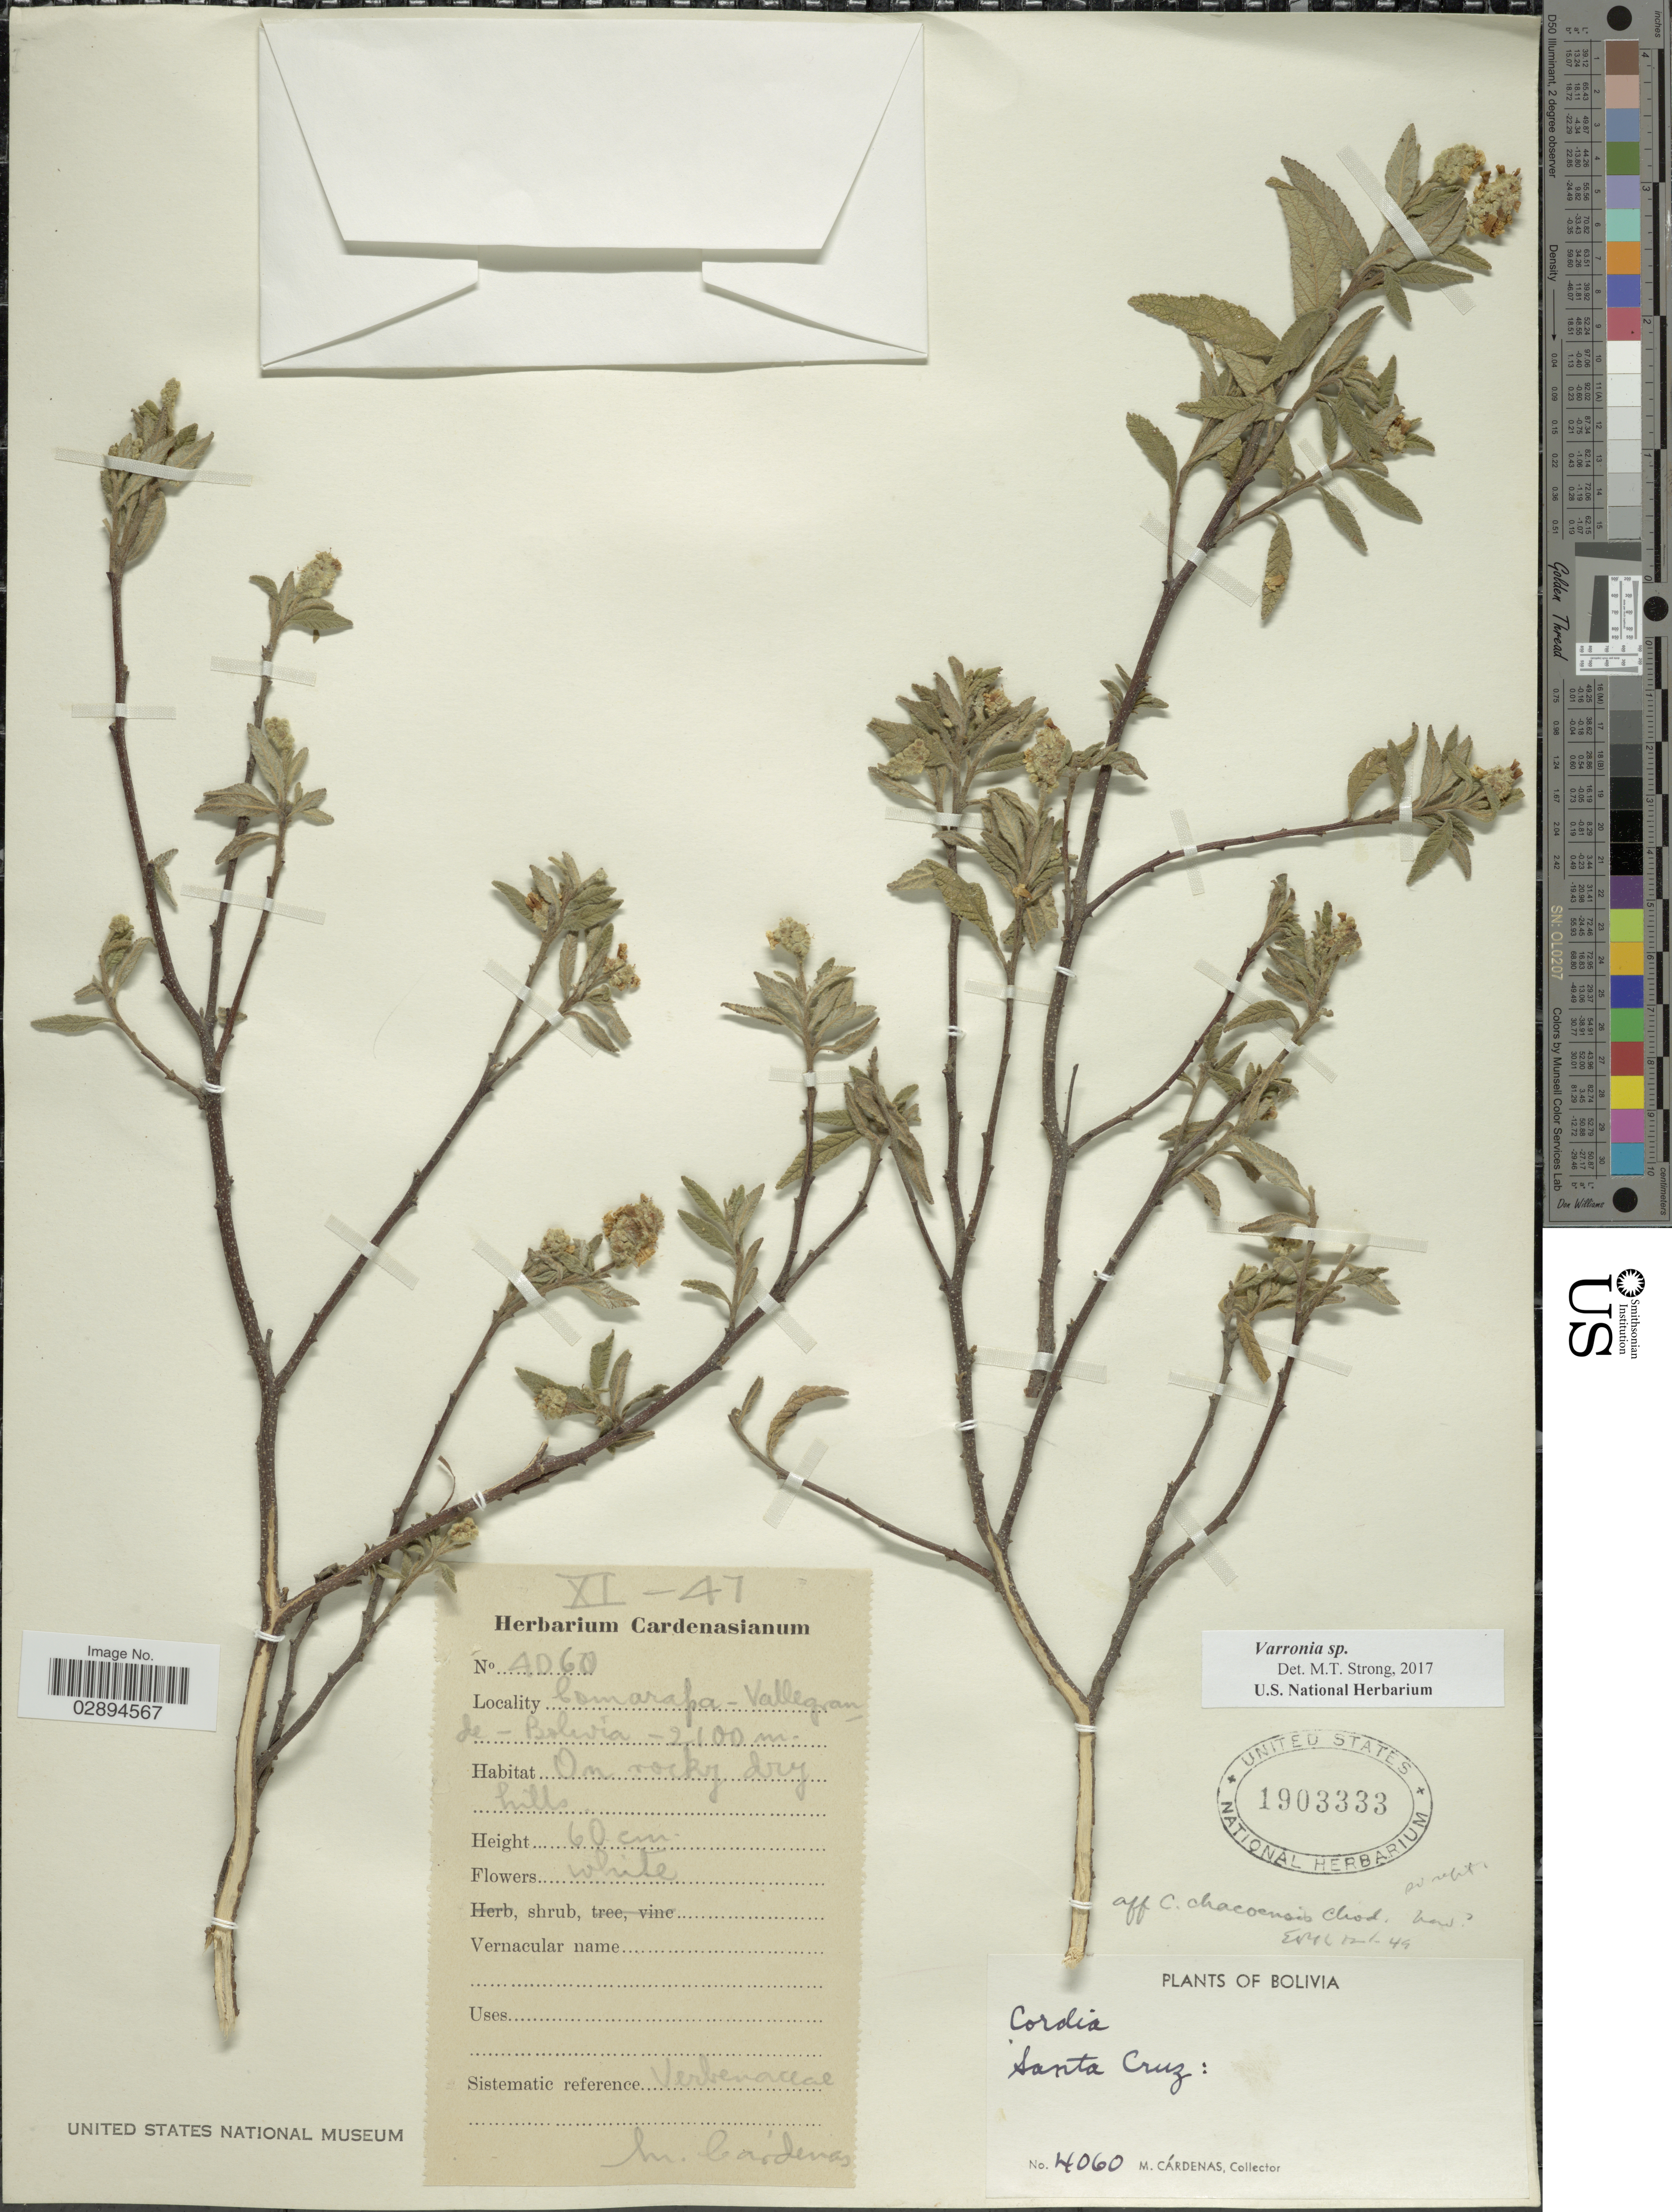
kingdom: Plantae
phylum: Tracheophyta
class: Magnoliopsida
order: Boraginales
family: Cordiaceae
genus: Varronia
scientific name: Varronia sp.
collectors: M. Cárdenas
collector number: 4060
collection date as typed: Transcribed d/m/y: /11/47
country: Bolivia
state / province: Santa Cruz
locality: Comarapa - Vallegrande - Bolivia.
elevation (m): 2100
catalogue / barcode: US 1903333